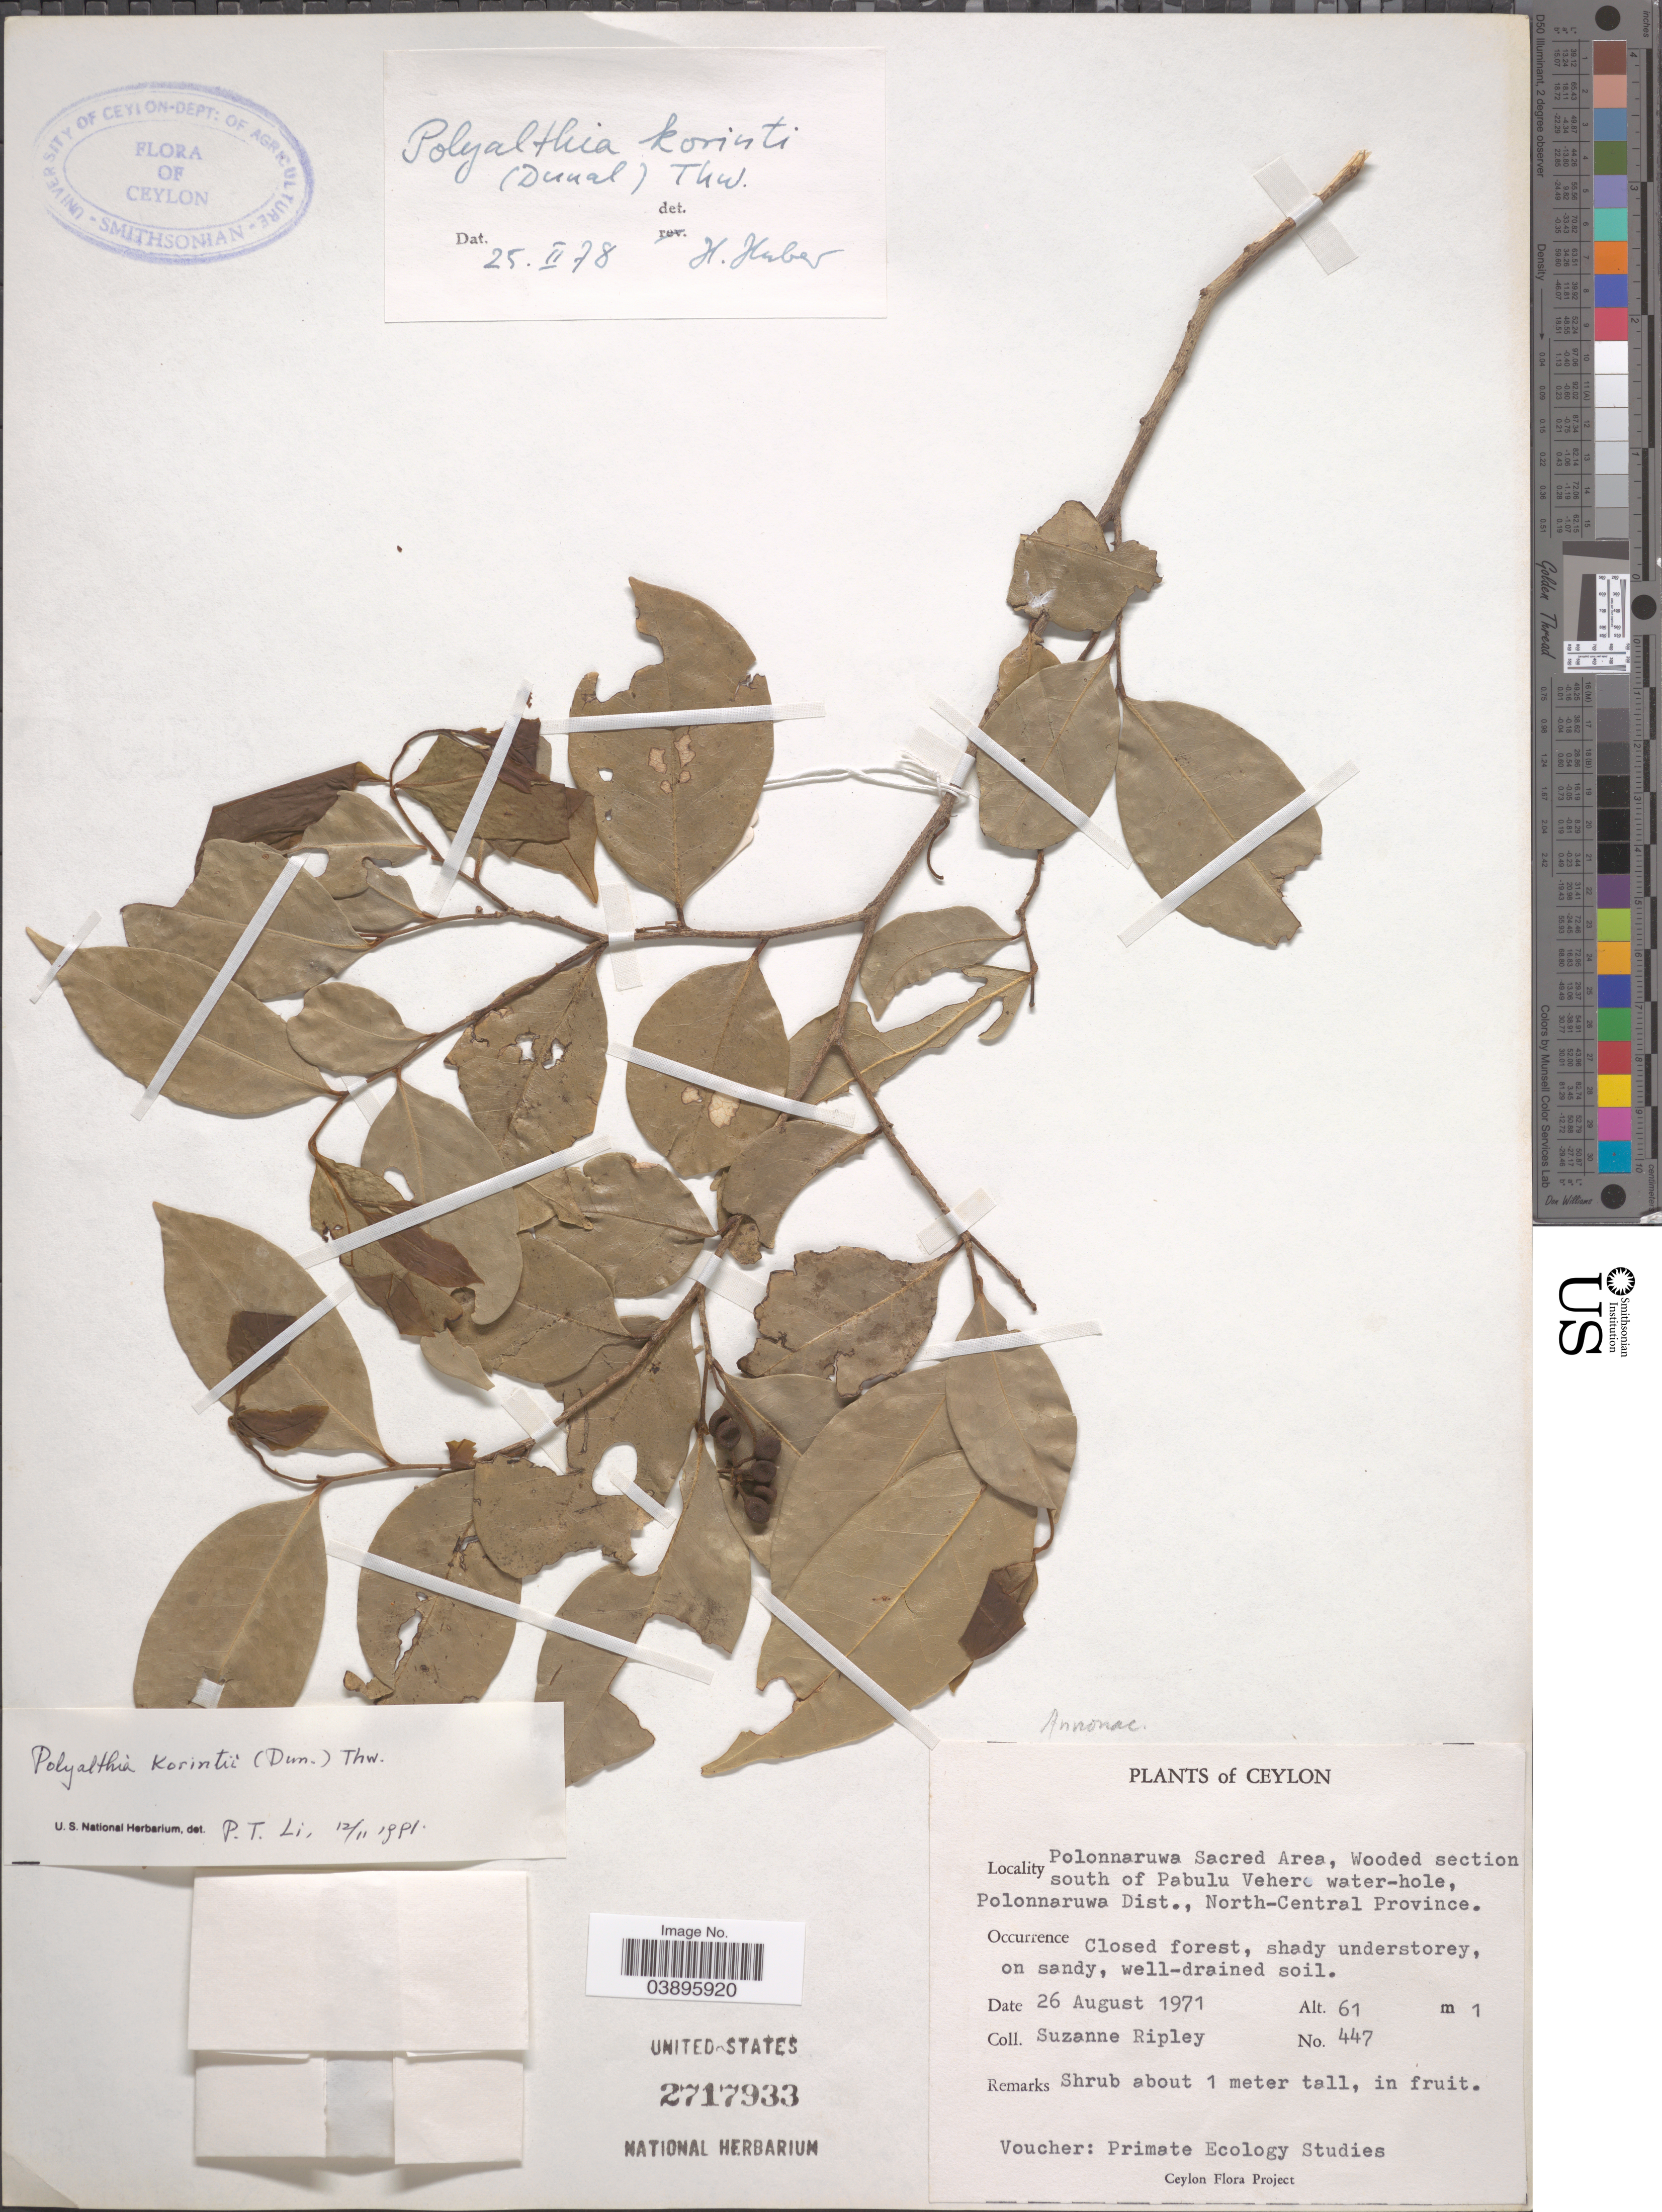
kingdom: Plantae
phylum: Tracheophyta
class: Magnoliopsida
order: Magnoliales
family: Annonaceae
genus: Polyalthia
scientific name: Polyalthia korinti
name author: (Dunal) Thwaites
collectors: S. Ripley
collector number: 447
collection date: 1971-08-26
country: Sri Lanka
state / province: North Central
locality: Ceylon. Polonnaruwa Sacred Area, Wooded section south of Pabulu Vehero water-hole, Polonnaruwa Dist.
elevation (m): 61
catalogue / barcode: US 2717933